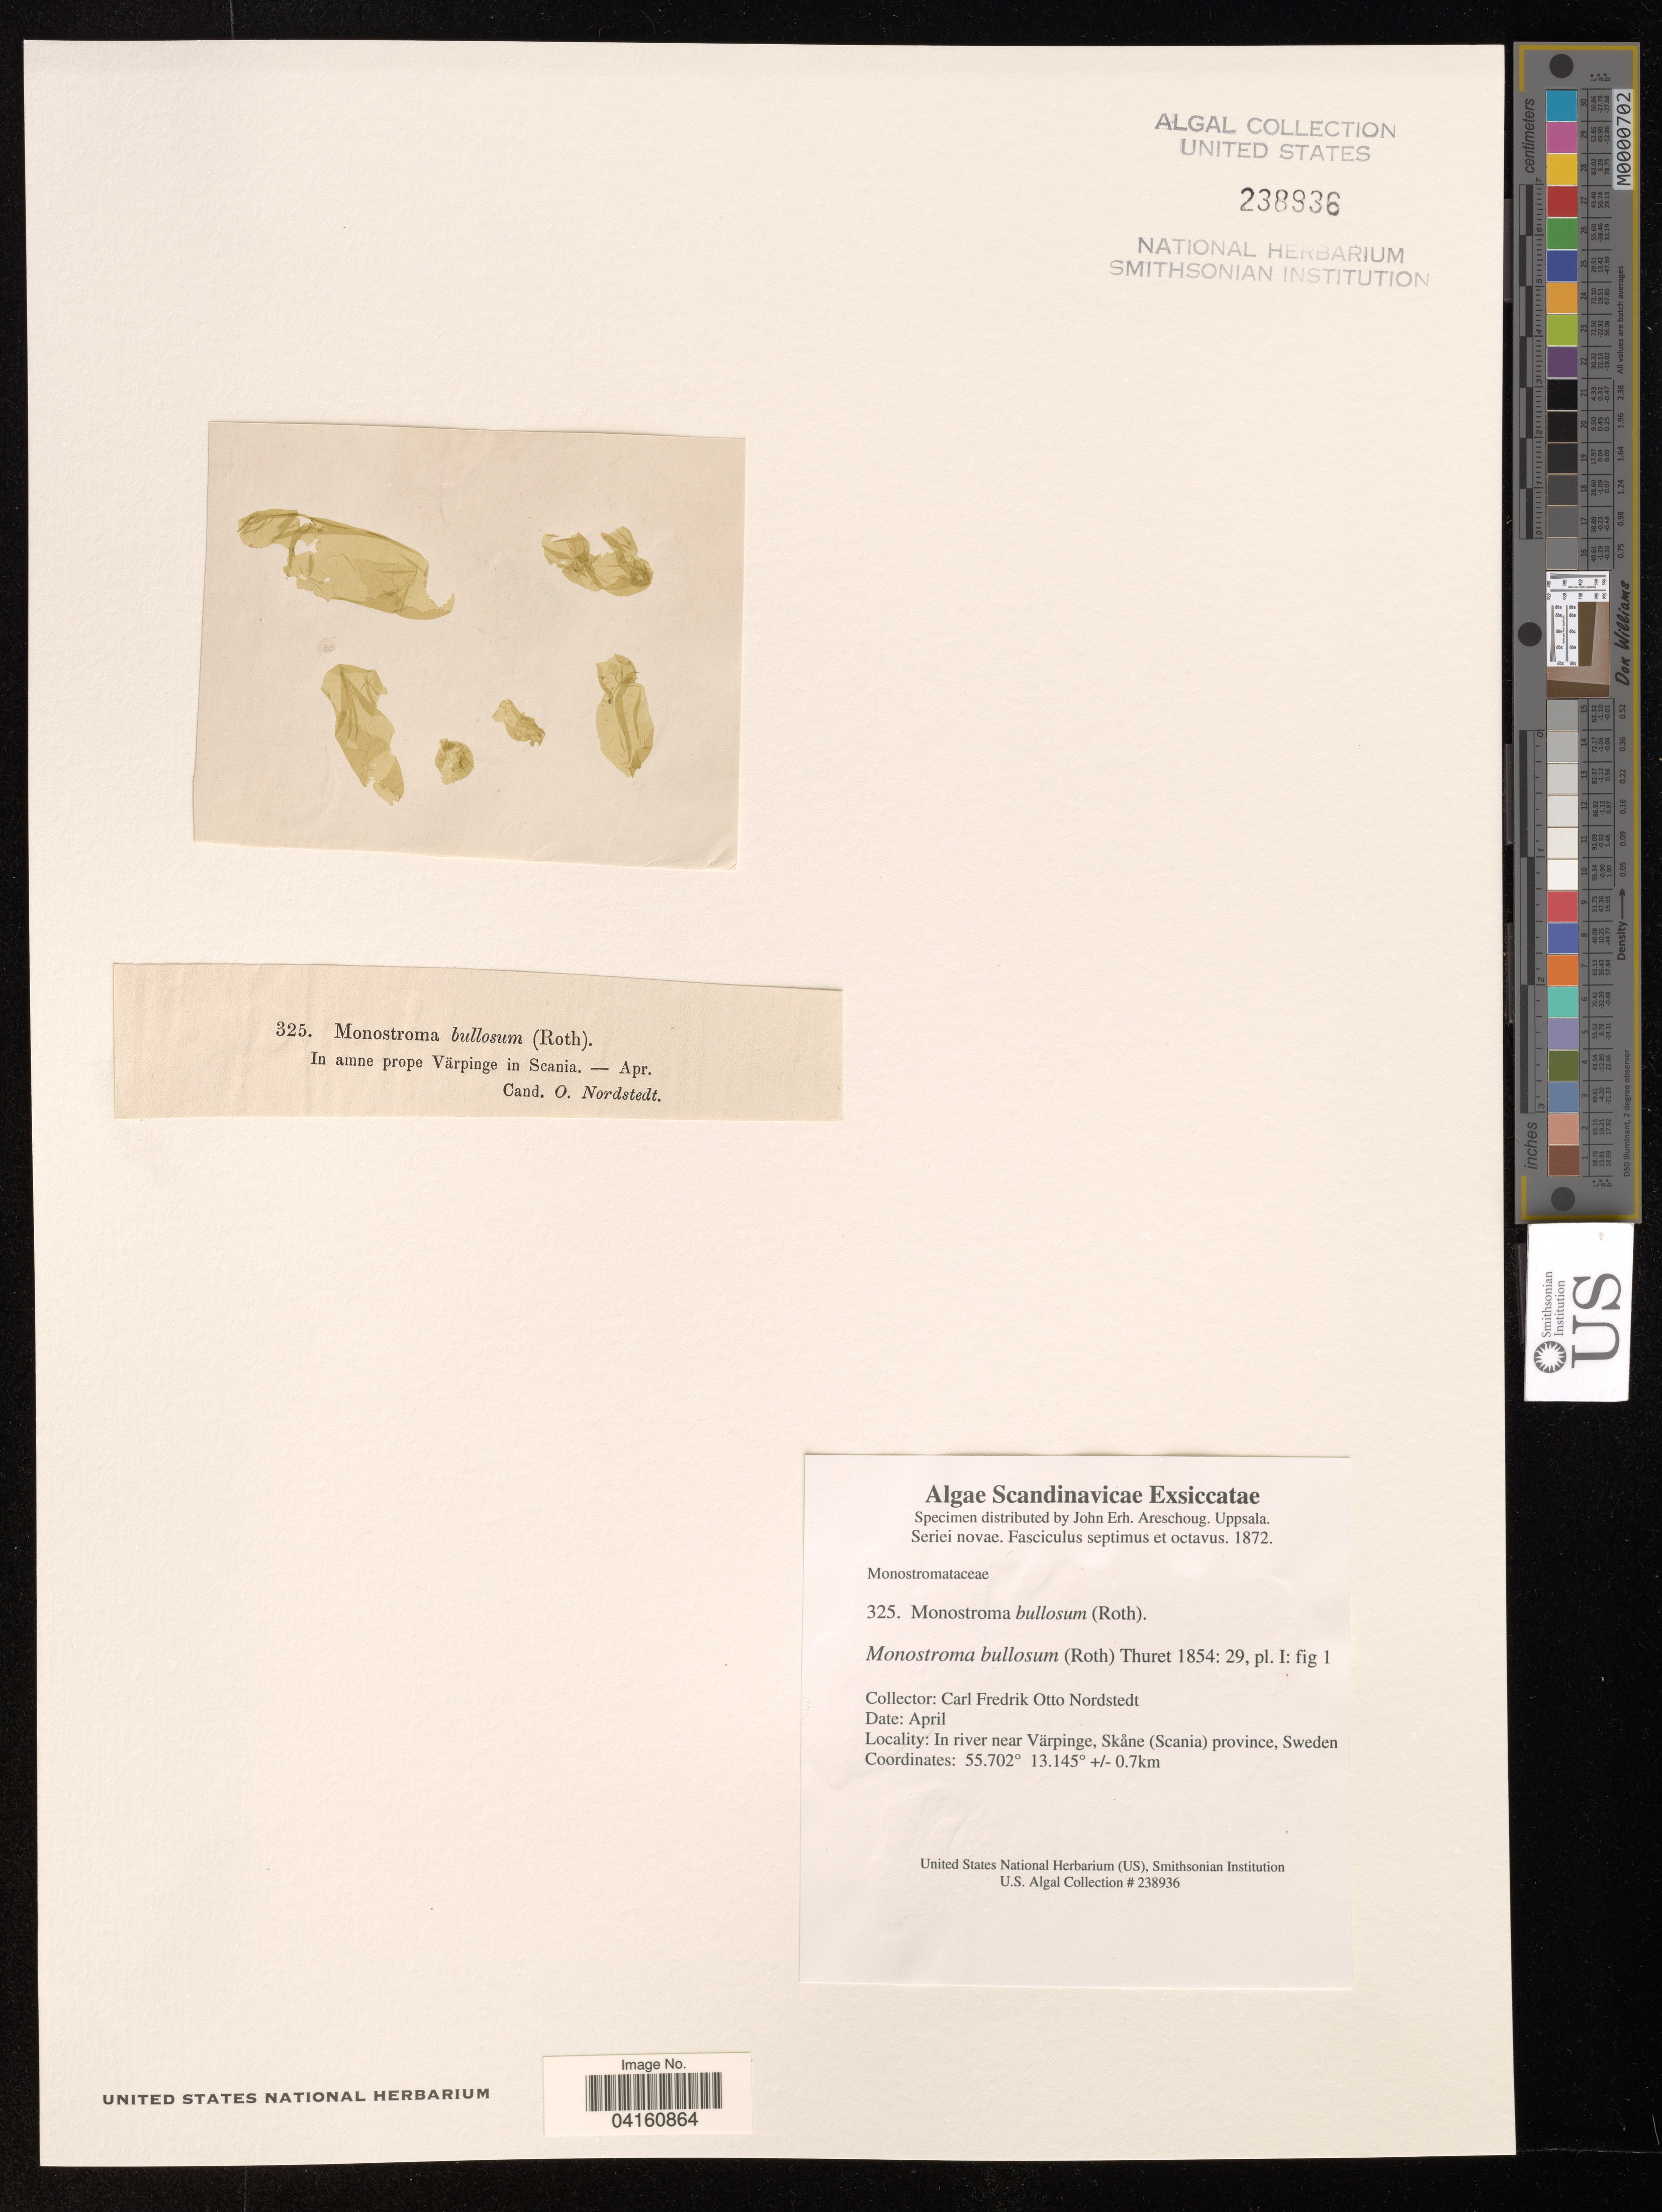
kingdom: Plantae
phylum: Chlorophyta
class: Ulvophyceae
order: Ulvales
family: Monostromataceae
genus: Monostroma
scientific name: Monostroma bullosum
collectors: C. F. O. Nordstedt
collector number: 325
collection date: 1872-04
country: Sweden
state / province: Skåne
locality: In the river near Varpinge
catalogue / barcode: US 238936